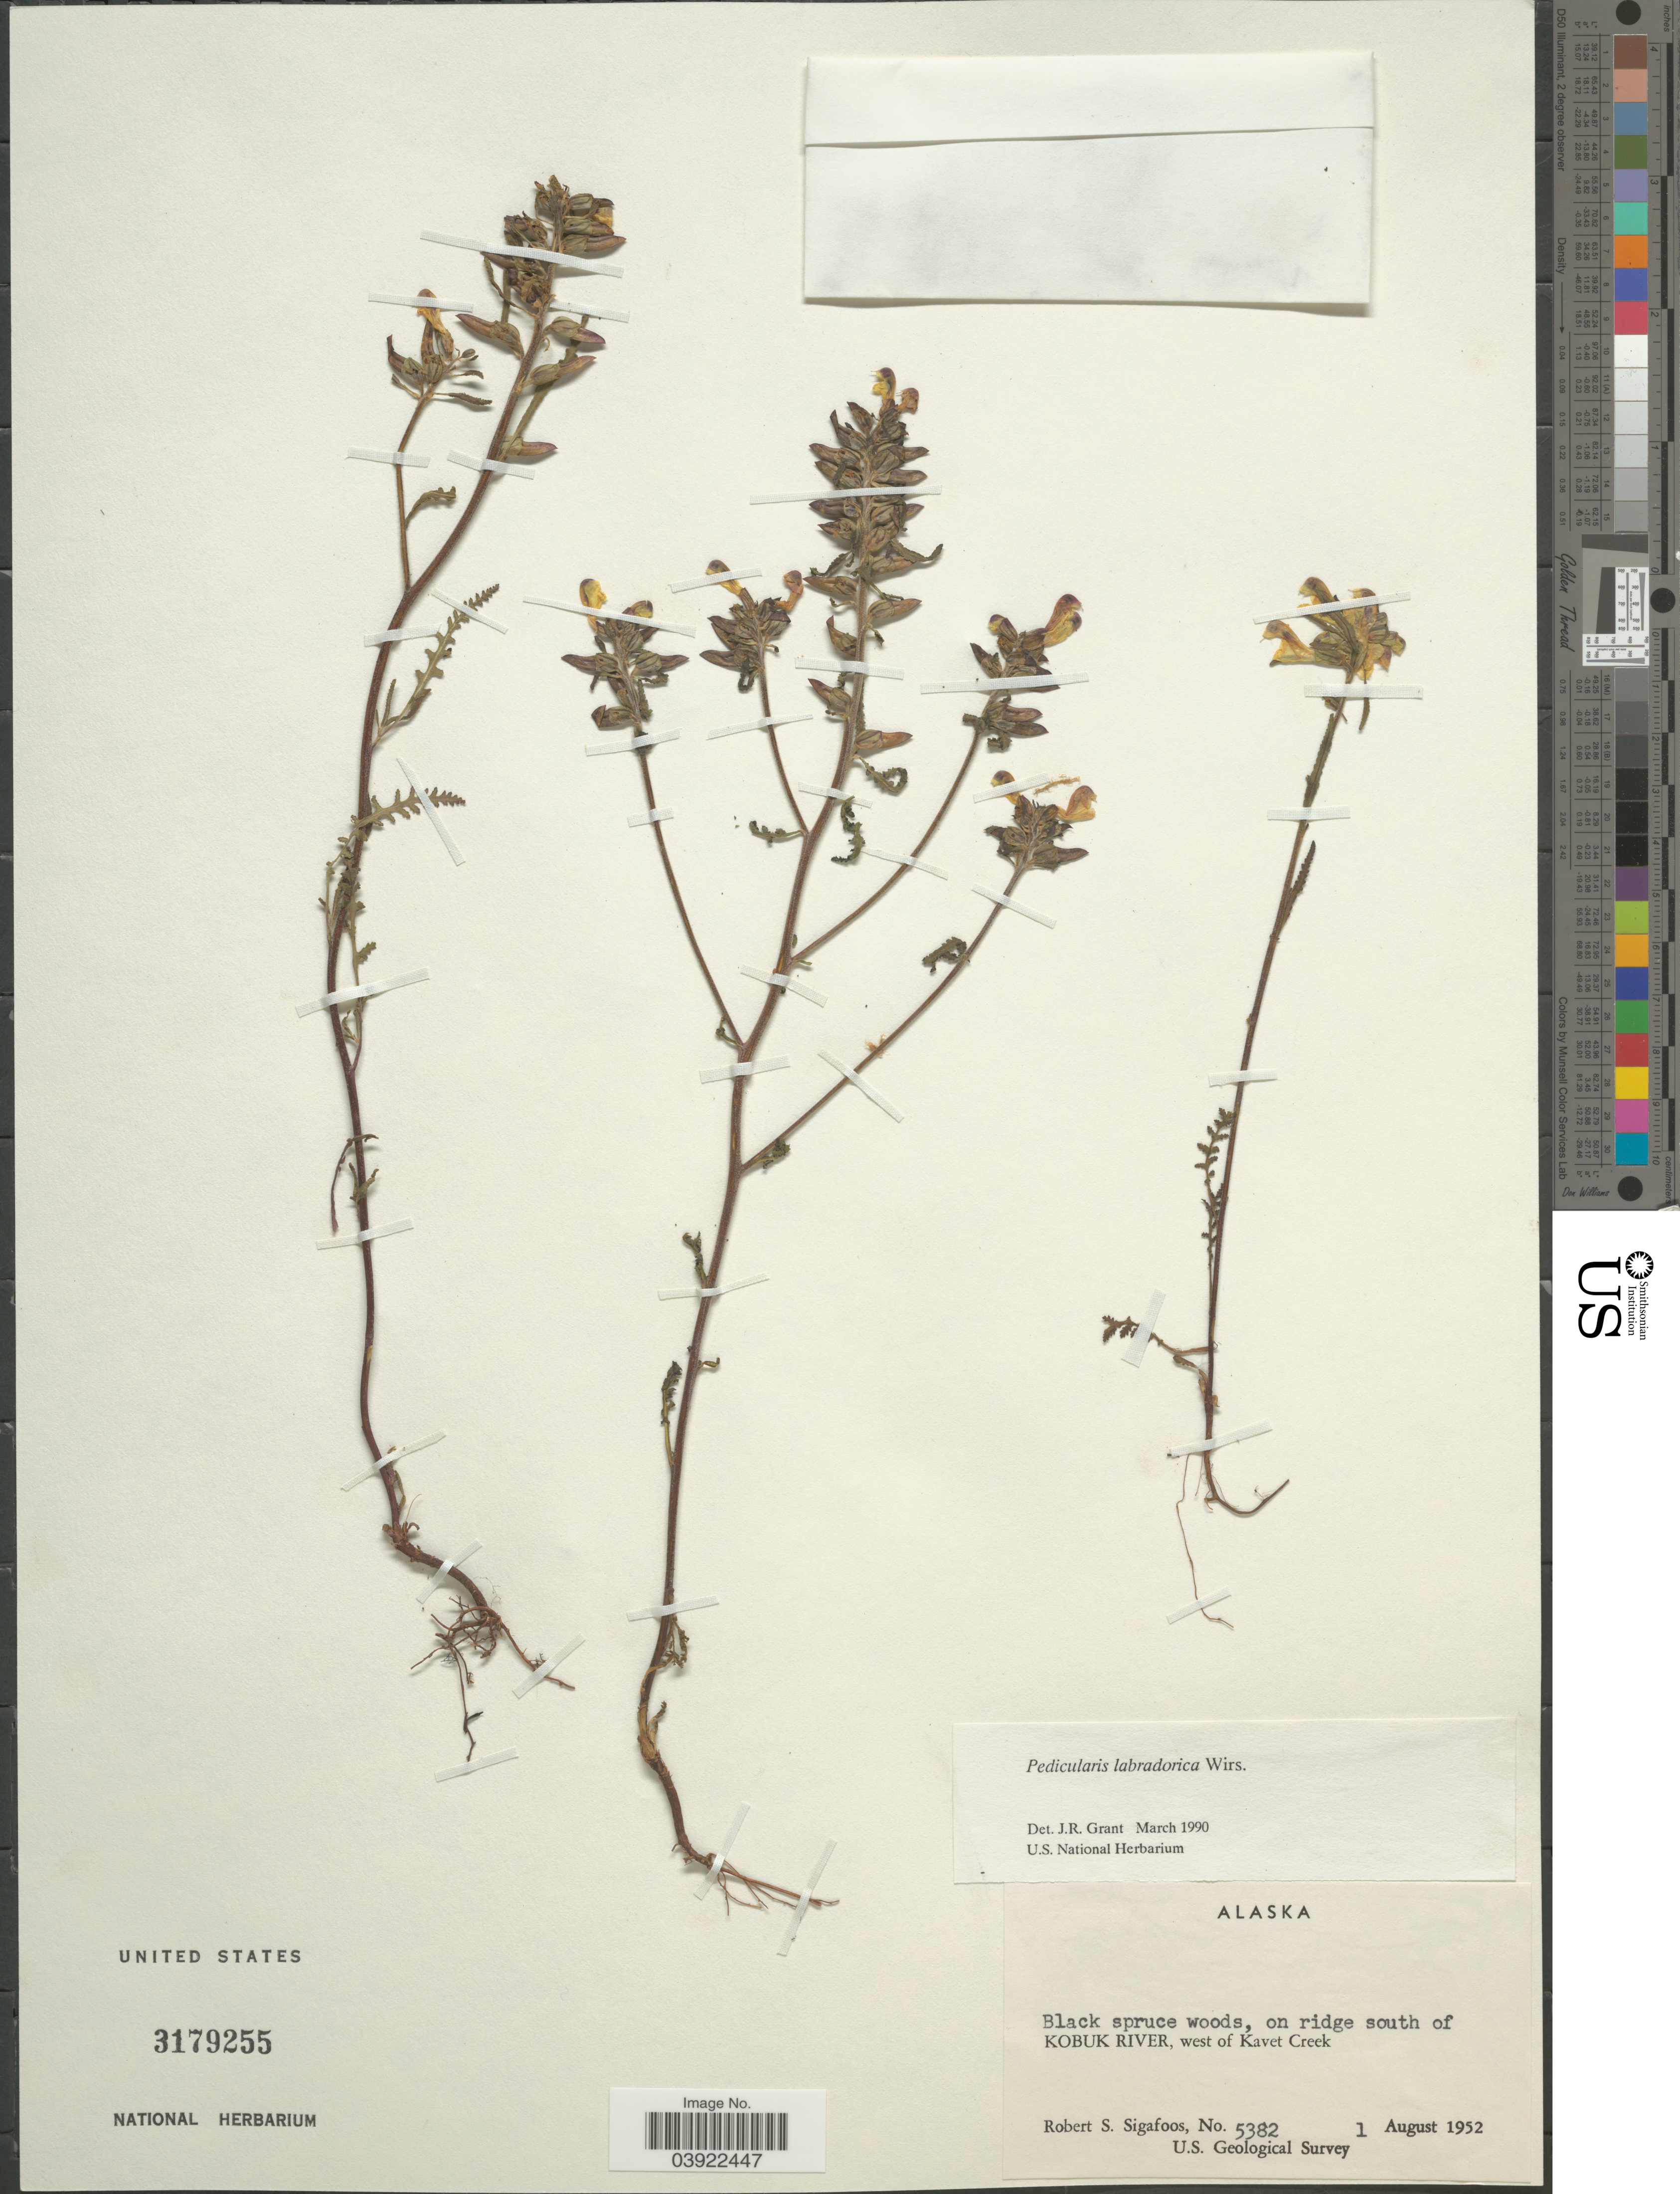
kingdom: Plantae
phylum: Tracheophyta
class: Magnoliopsida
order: Lamiales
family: Orobanchaceae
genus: Pedicularis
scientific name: Pedicularis labradorica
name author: Wirsing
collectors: R. Sigafoos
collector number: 5382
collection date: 1952-08-01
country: United States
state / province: Alaska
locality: On ridge south of Kobuk River, west of Kavet Creek.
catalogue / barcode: US 3179255